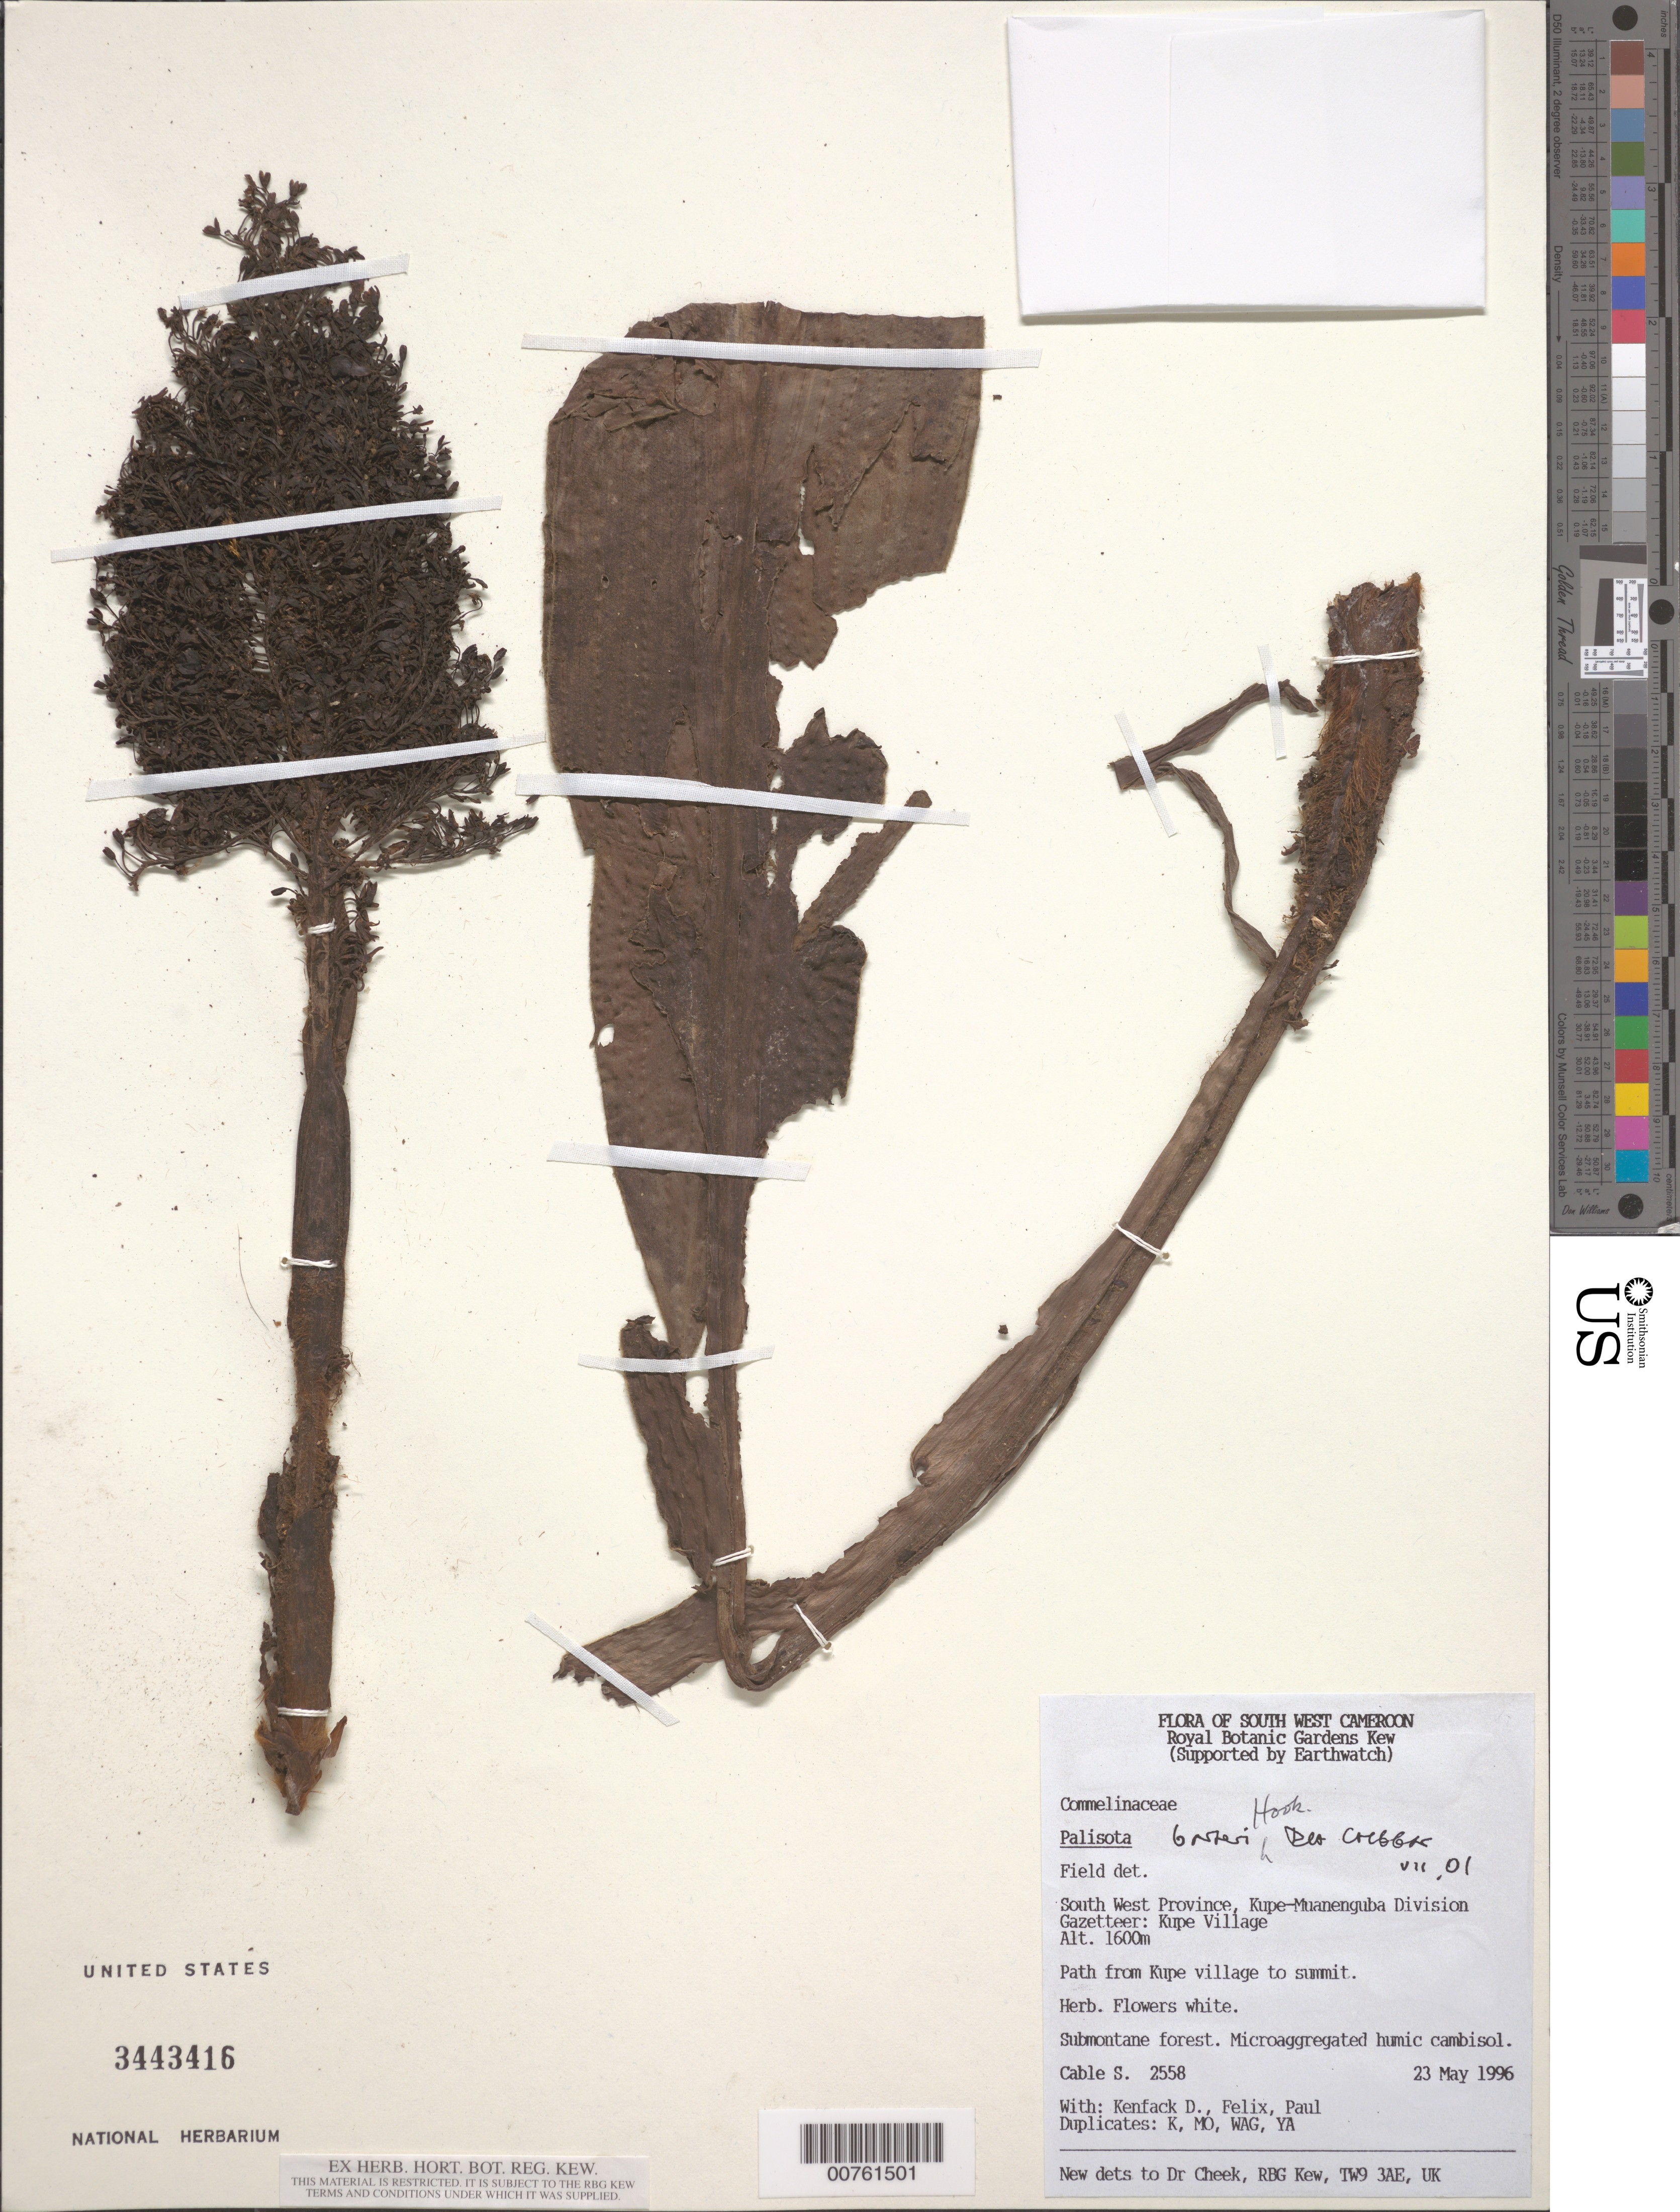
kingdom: Plantae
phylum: Tracheophyta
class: Liliopsida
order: Commelinales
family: Commelinaceae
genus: Palisota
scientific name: Palisota barteri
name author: Hook.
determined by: Cheek, M.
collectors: S. Cable, D. Kenfack, -. Felix & -. Paul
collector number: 2558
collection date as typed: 23 May 1996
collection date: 1996-05-23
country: Cameroon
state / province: Sud-Ouest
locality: Near Kupe village.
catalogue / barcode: US 3443416